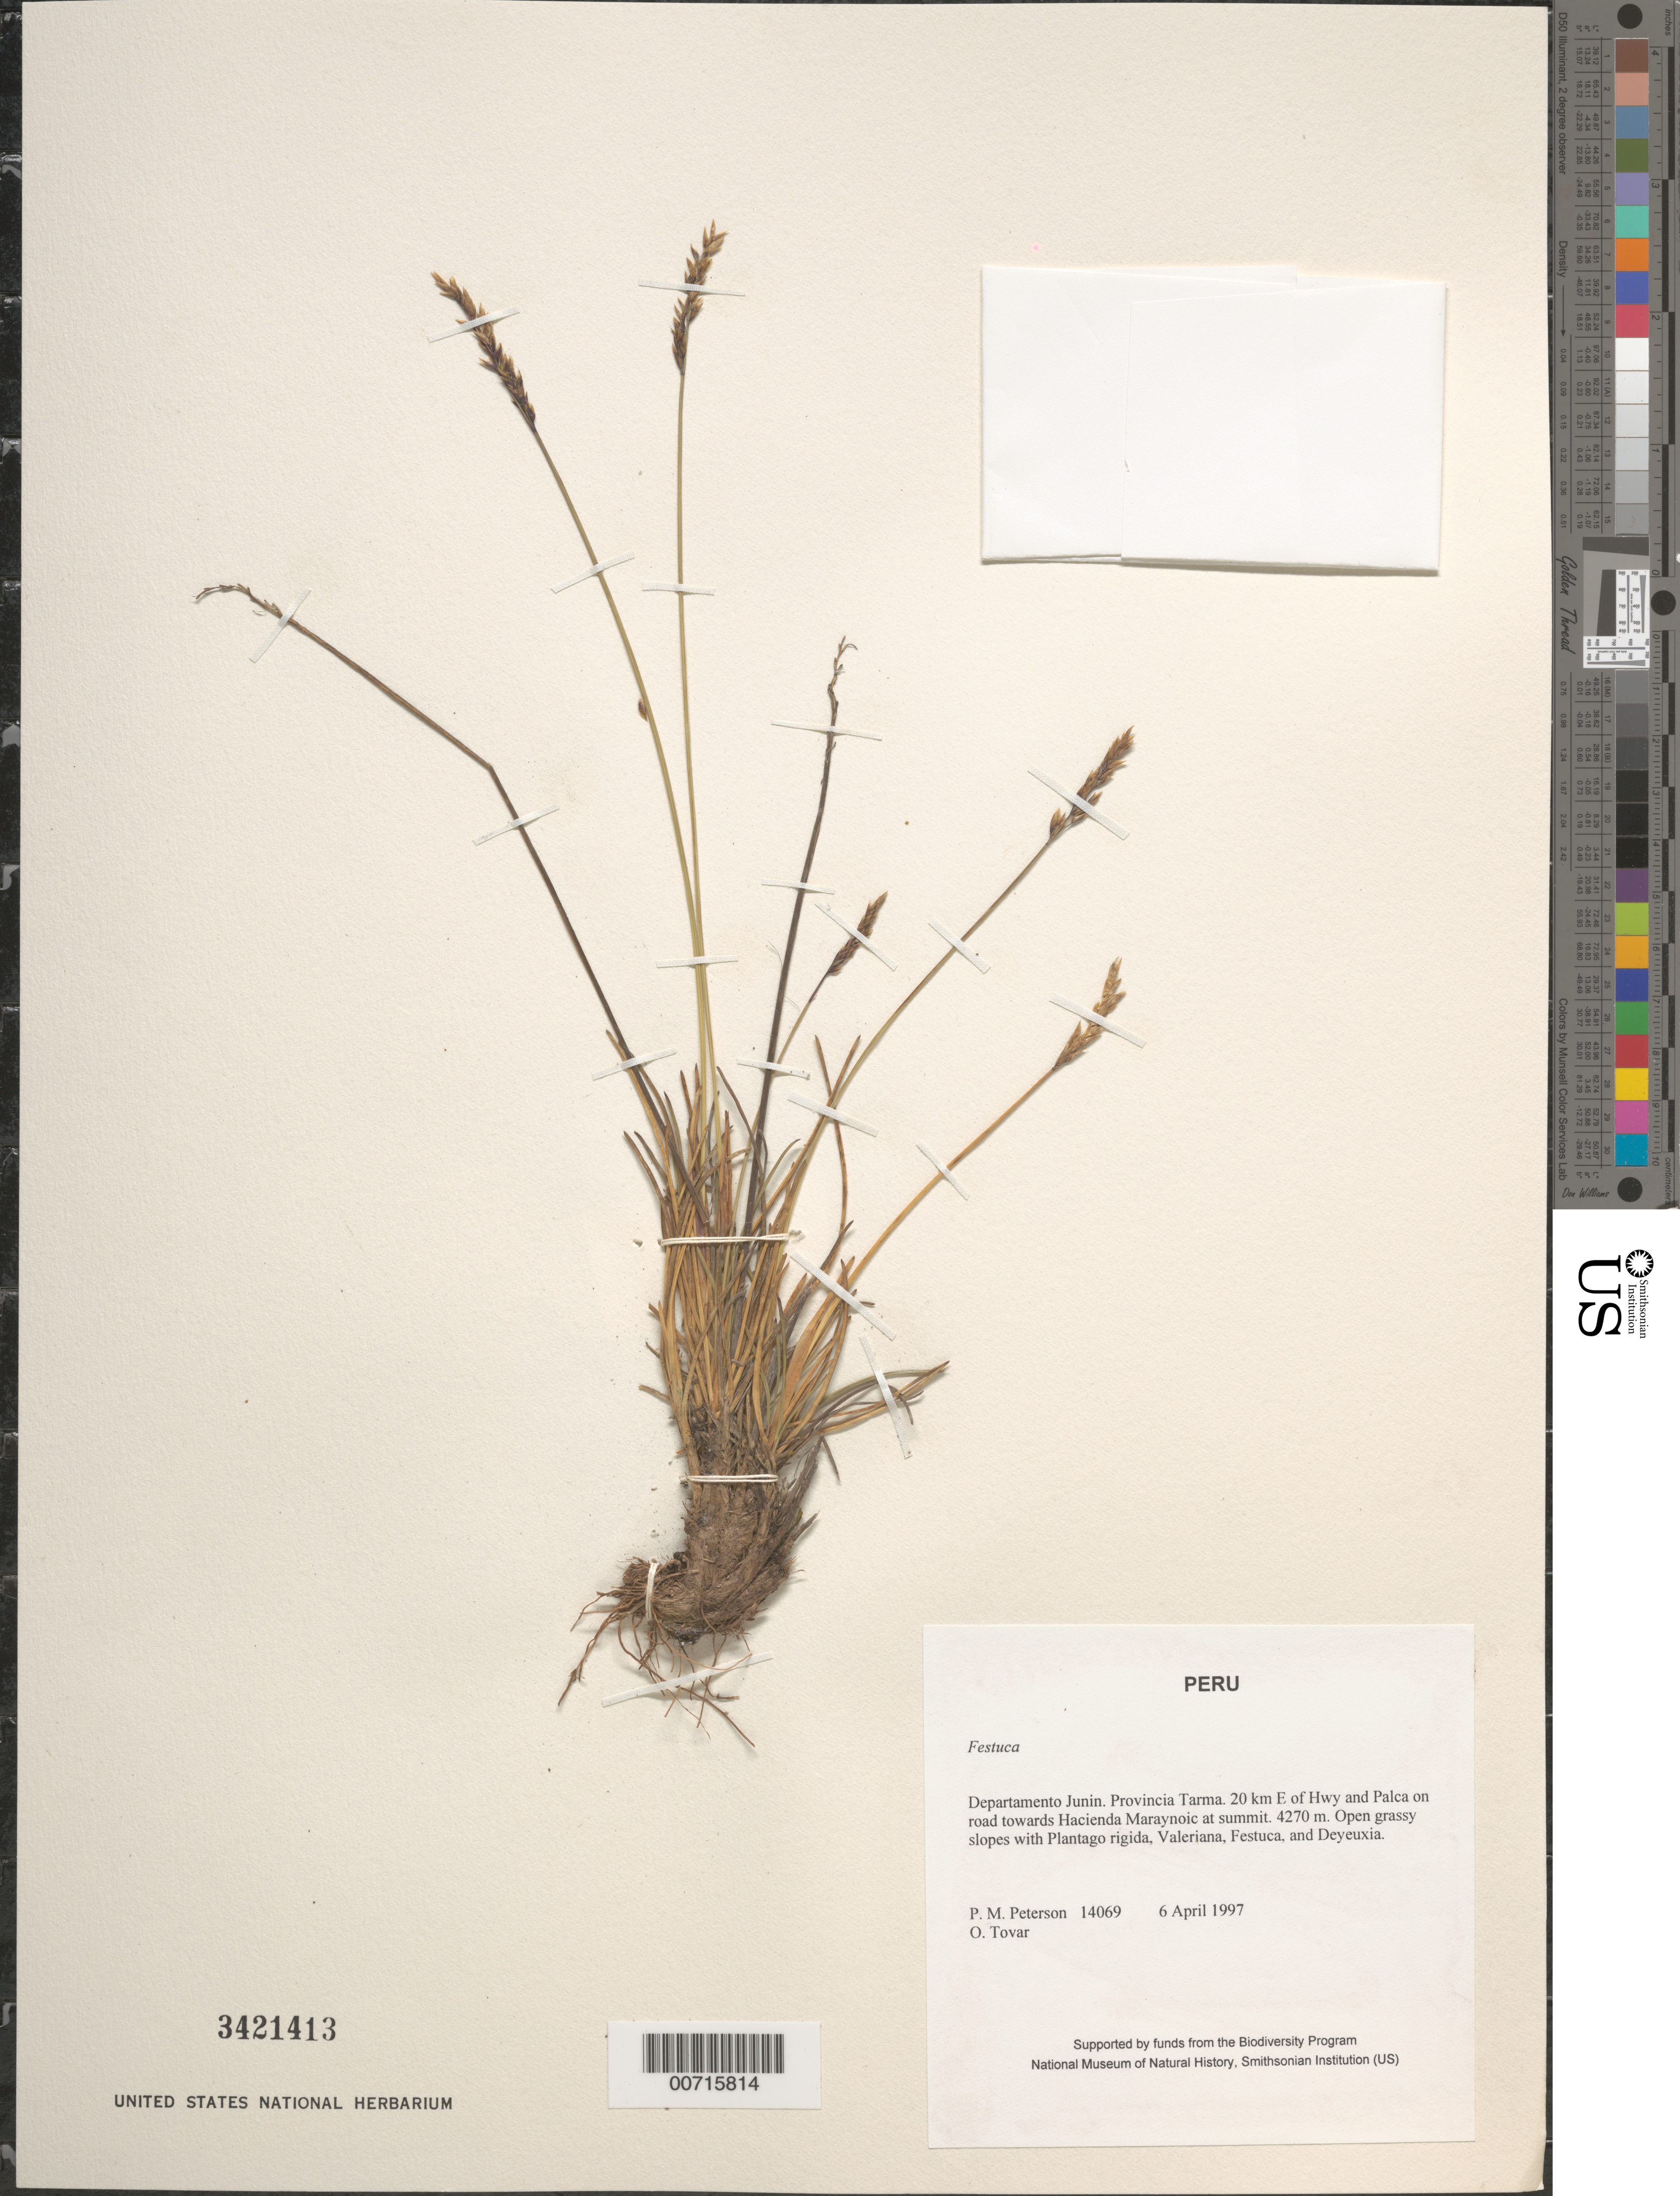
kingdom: Plantae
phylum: Tracheophyta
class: Liliopsida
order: Poales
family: Poaceae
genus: Festuca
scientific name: Festuca sp.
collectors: P. M. Peterson & Ó. Tovar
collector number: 14069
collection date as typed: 06 Apr 1997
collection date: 1997-04-06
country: Peru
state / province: Junín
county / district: Tarma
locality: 20 km E of Hwy and Palca on road towards Hacienda Maraynoic at summit.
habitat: Open grassy slopes with Plantago rigida, Valeriana, Festuca, and Deyeuxia.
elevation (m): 4270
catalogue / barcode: US 3421413